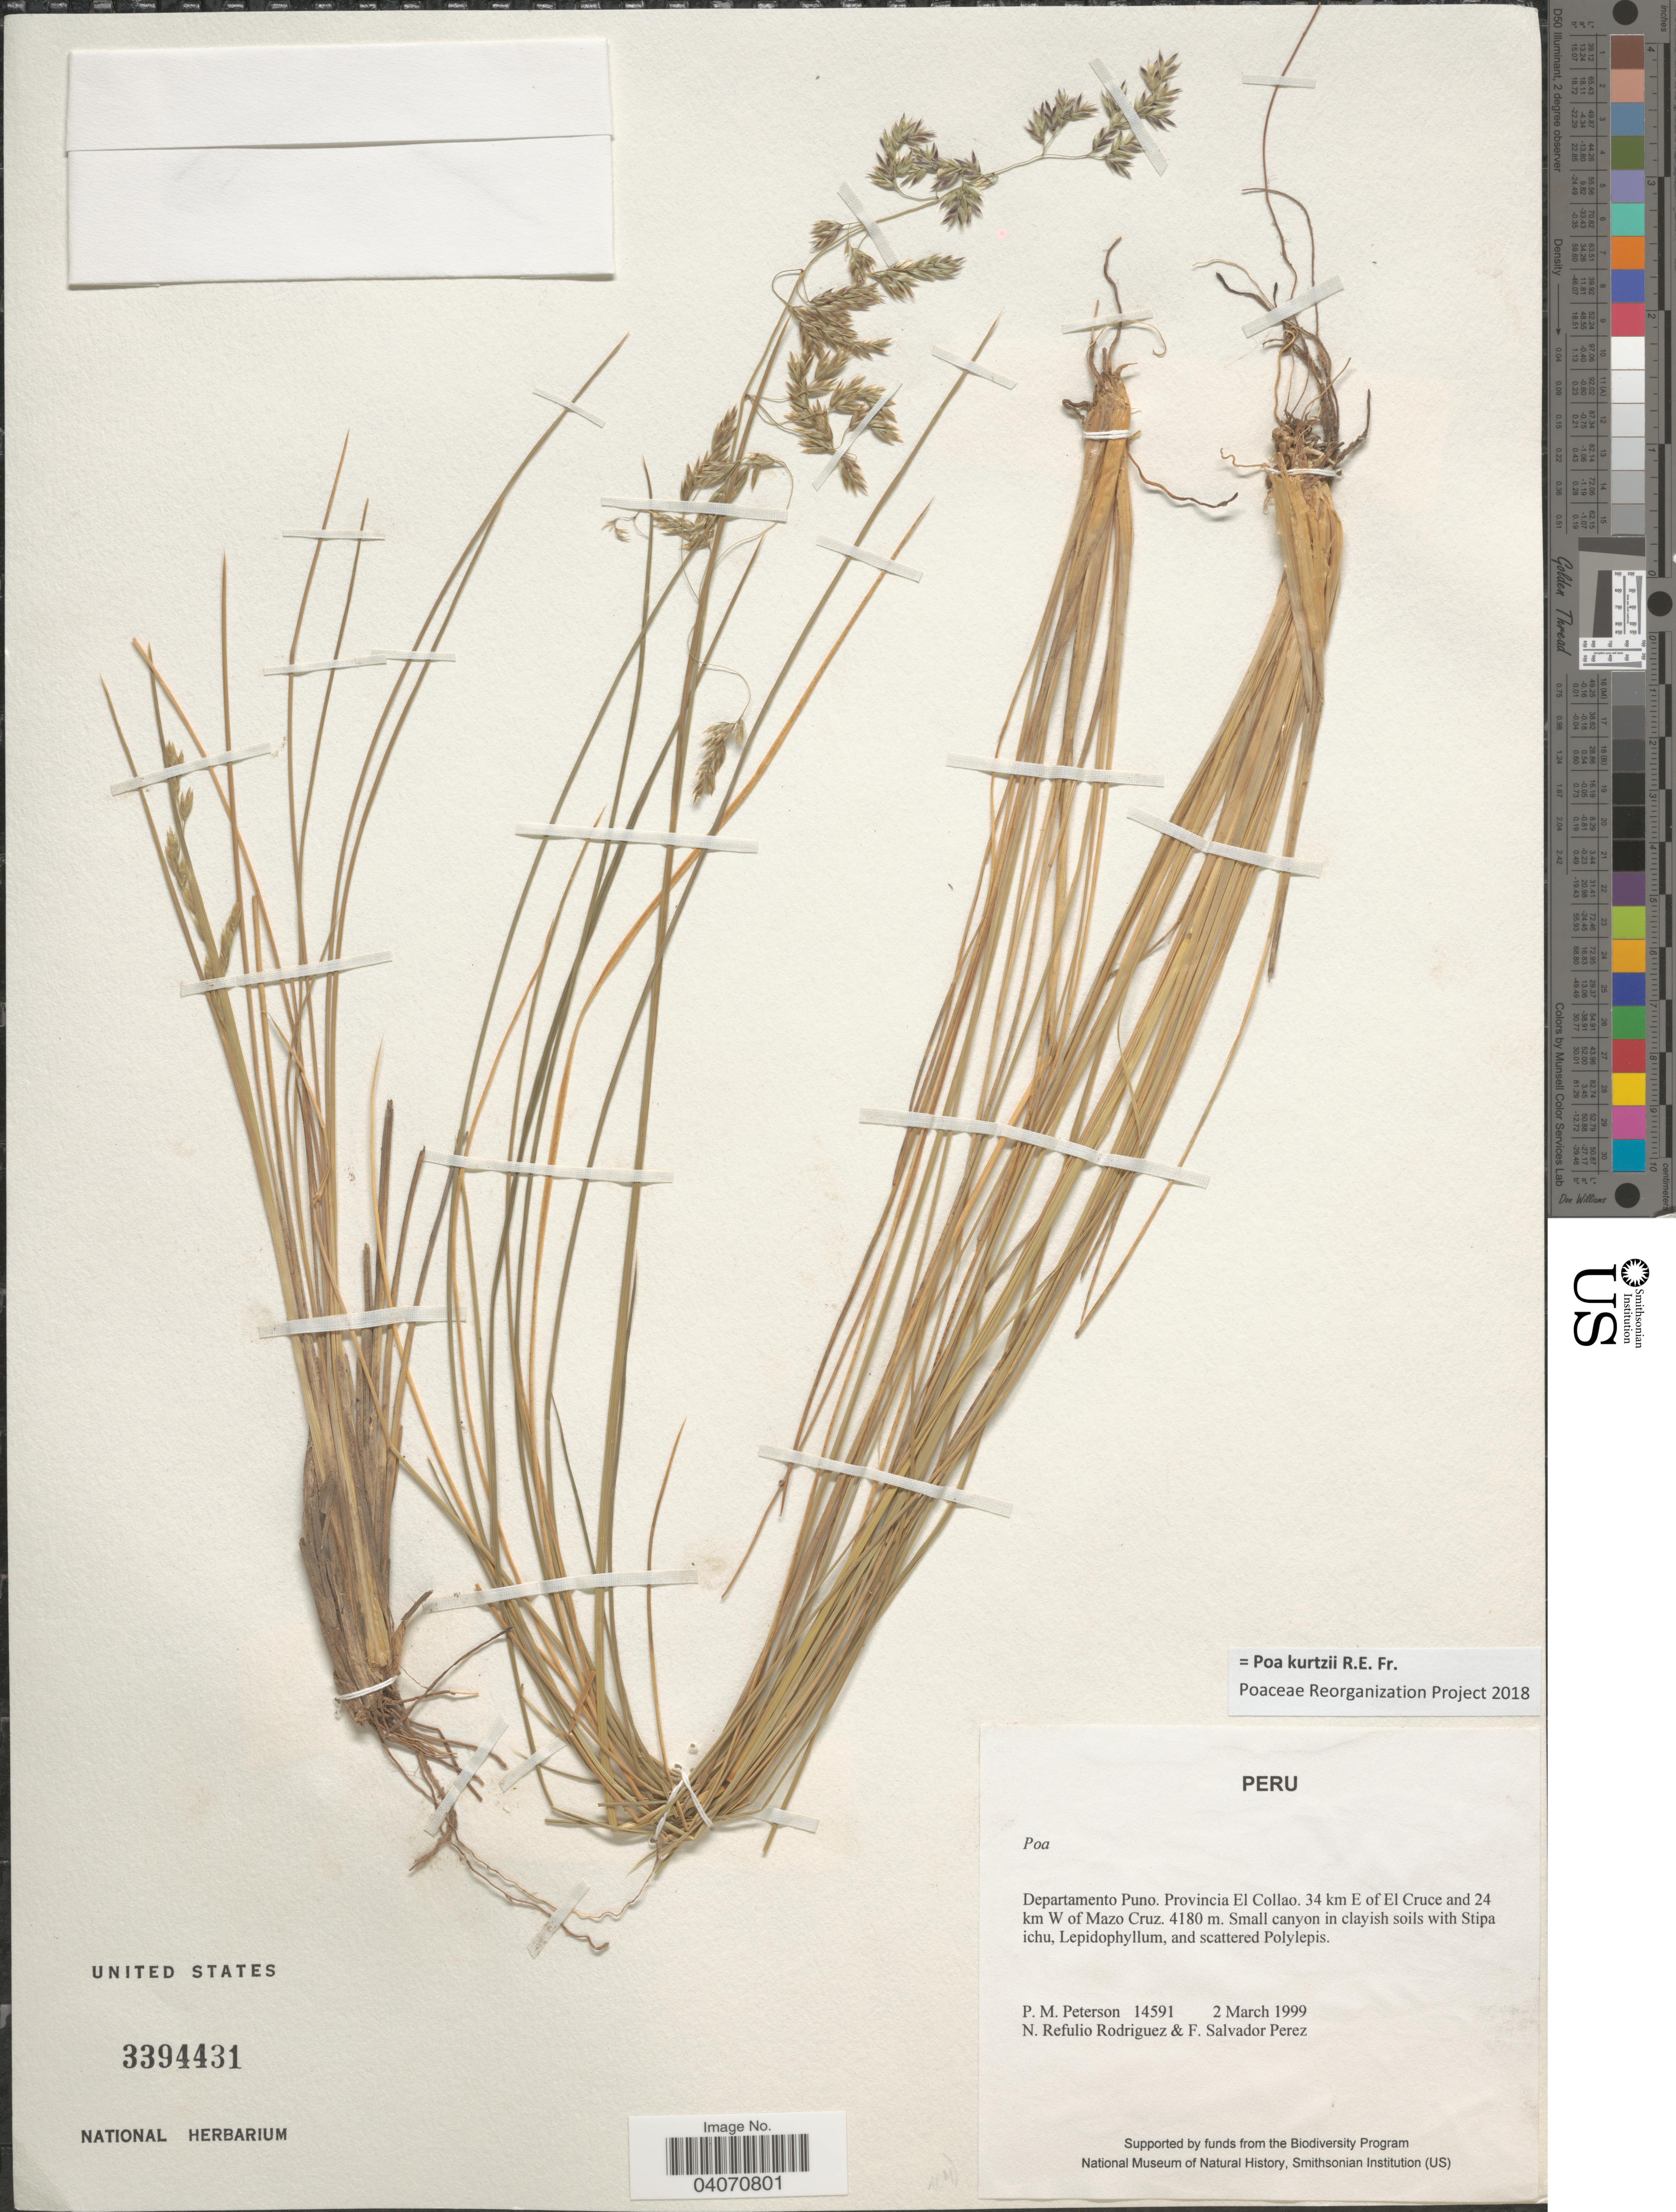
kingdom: Plantae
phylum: Tracheophyta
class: Liliopsida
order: Poales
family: Poaceae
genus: Poa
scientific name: Poa kurtzii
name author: R.E. Fr.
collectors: P. M. Peterson, N. Refulio-Rodríguez & F. Salvador Perez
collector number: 14591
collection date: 1999-03-02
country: Peru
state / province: Puno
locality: Departamento Puno. Provincia El Collao. 34 km E of El Cruce and 24 km W of Mazo Cruz.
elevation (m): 4180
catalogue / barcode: US 3394431